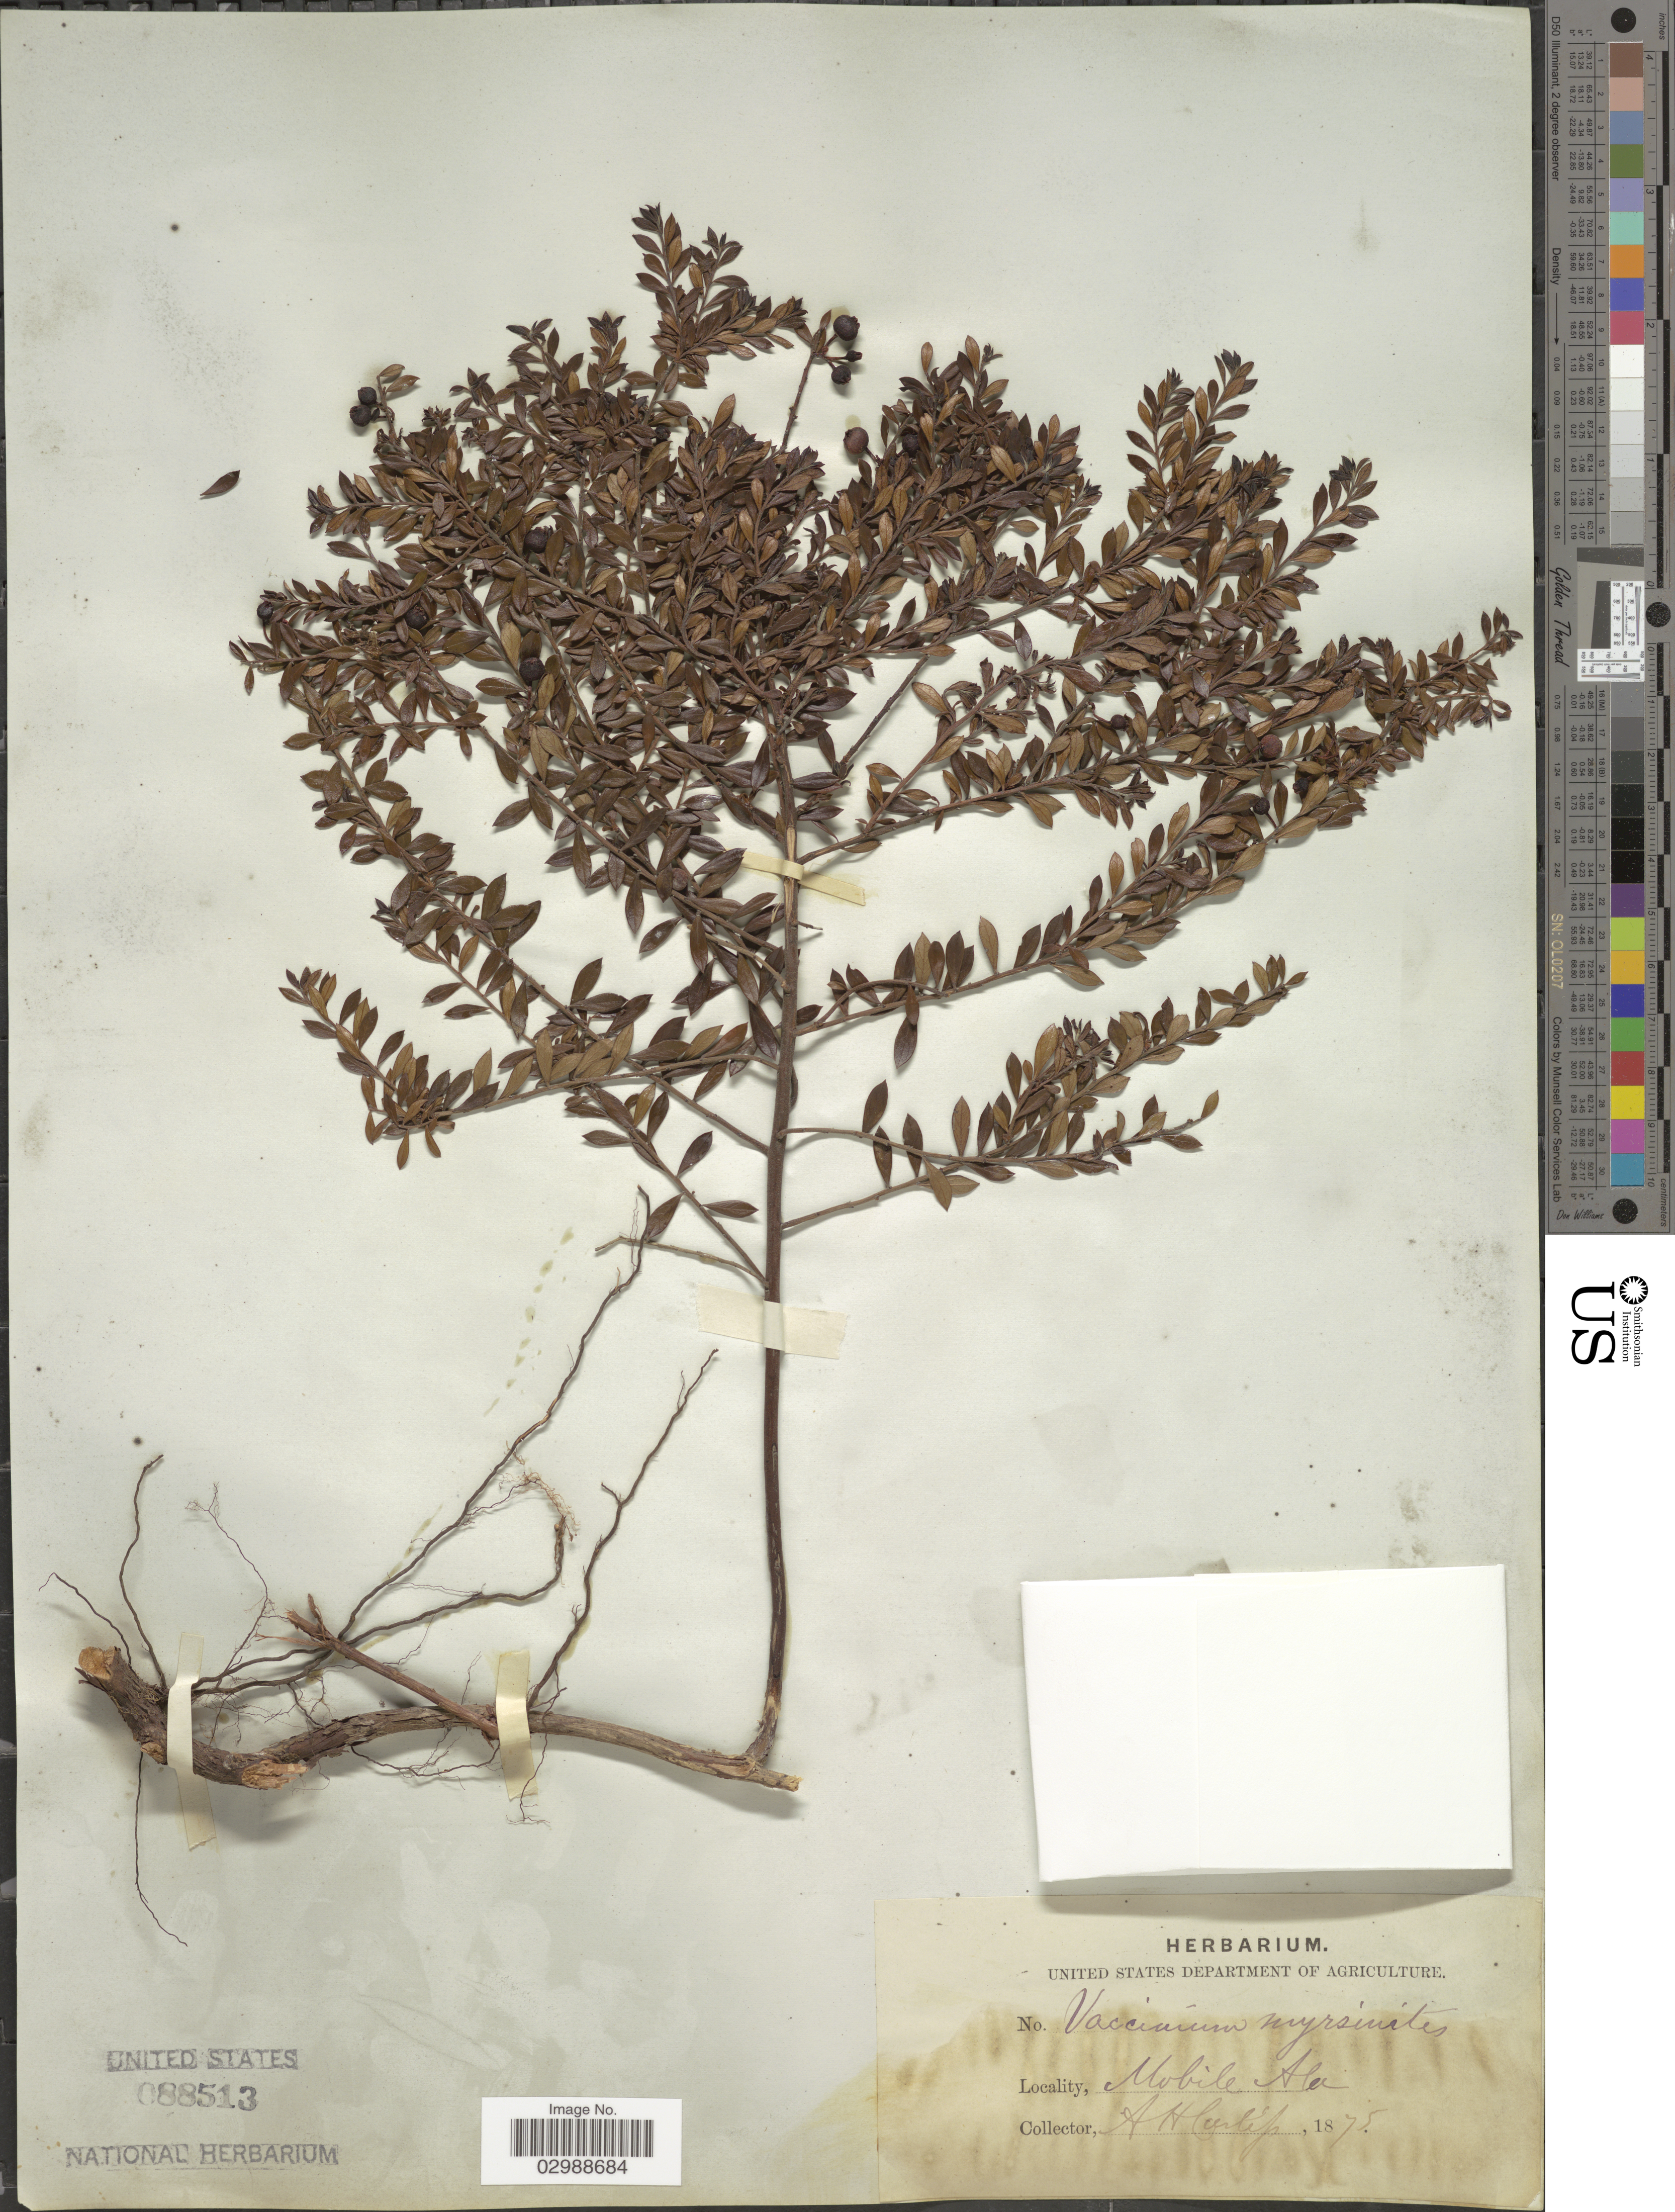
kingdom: Plantae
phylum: Tracheophyta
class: Magnoliopsida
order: Ericales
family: Ericaceae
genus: Vaccinium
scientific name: Vaccinium myrsinites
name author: Lam.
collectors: A. H. Curtiss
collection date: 1875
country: United States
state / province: Alabama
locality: Mobile.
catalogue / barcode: US 88513